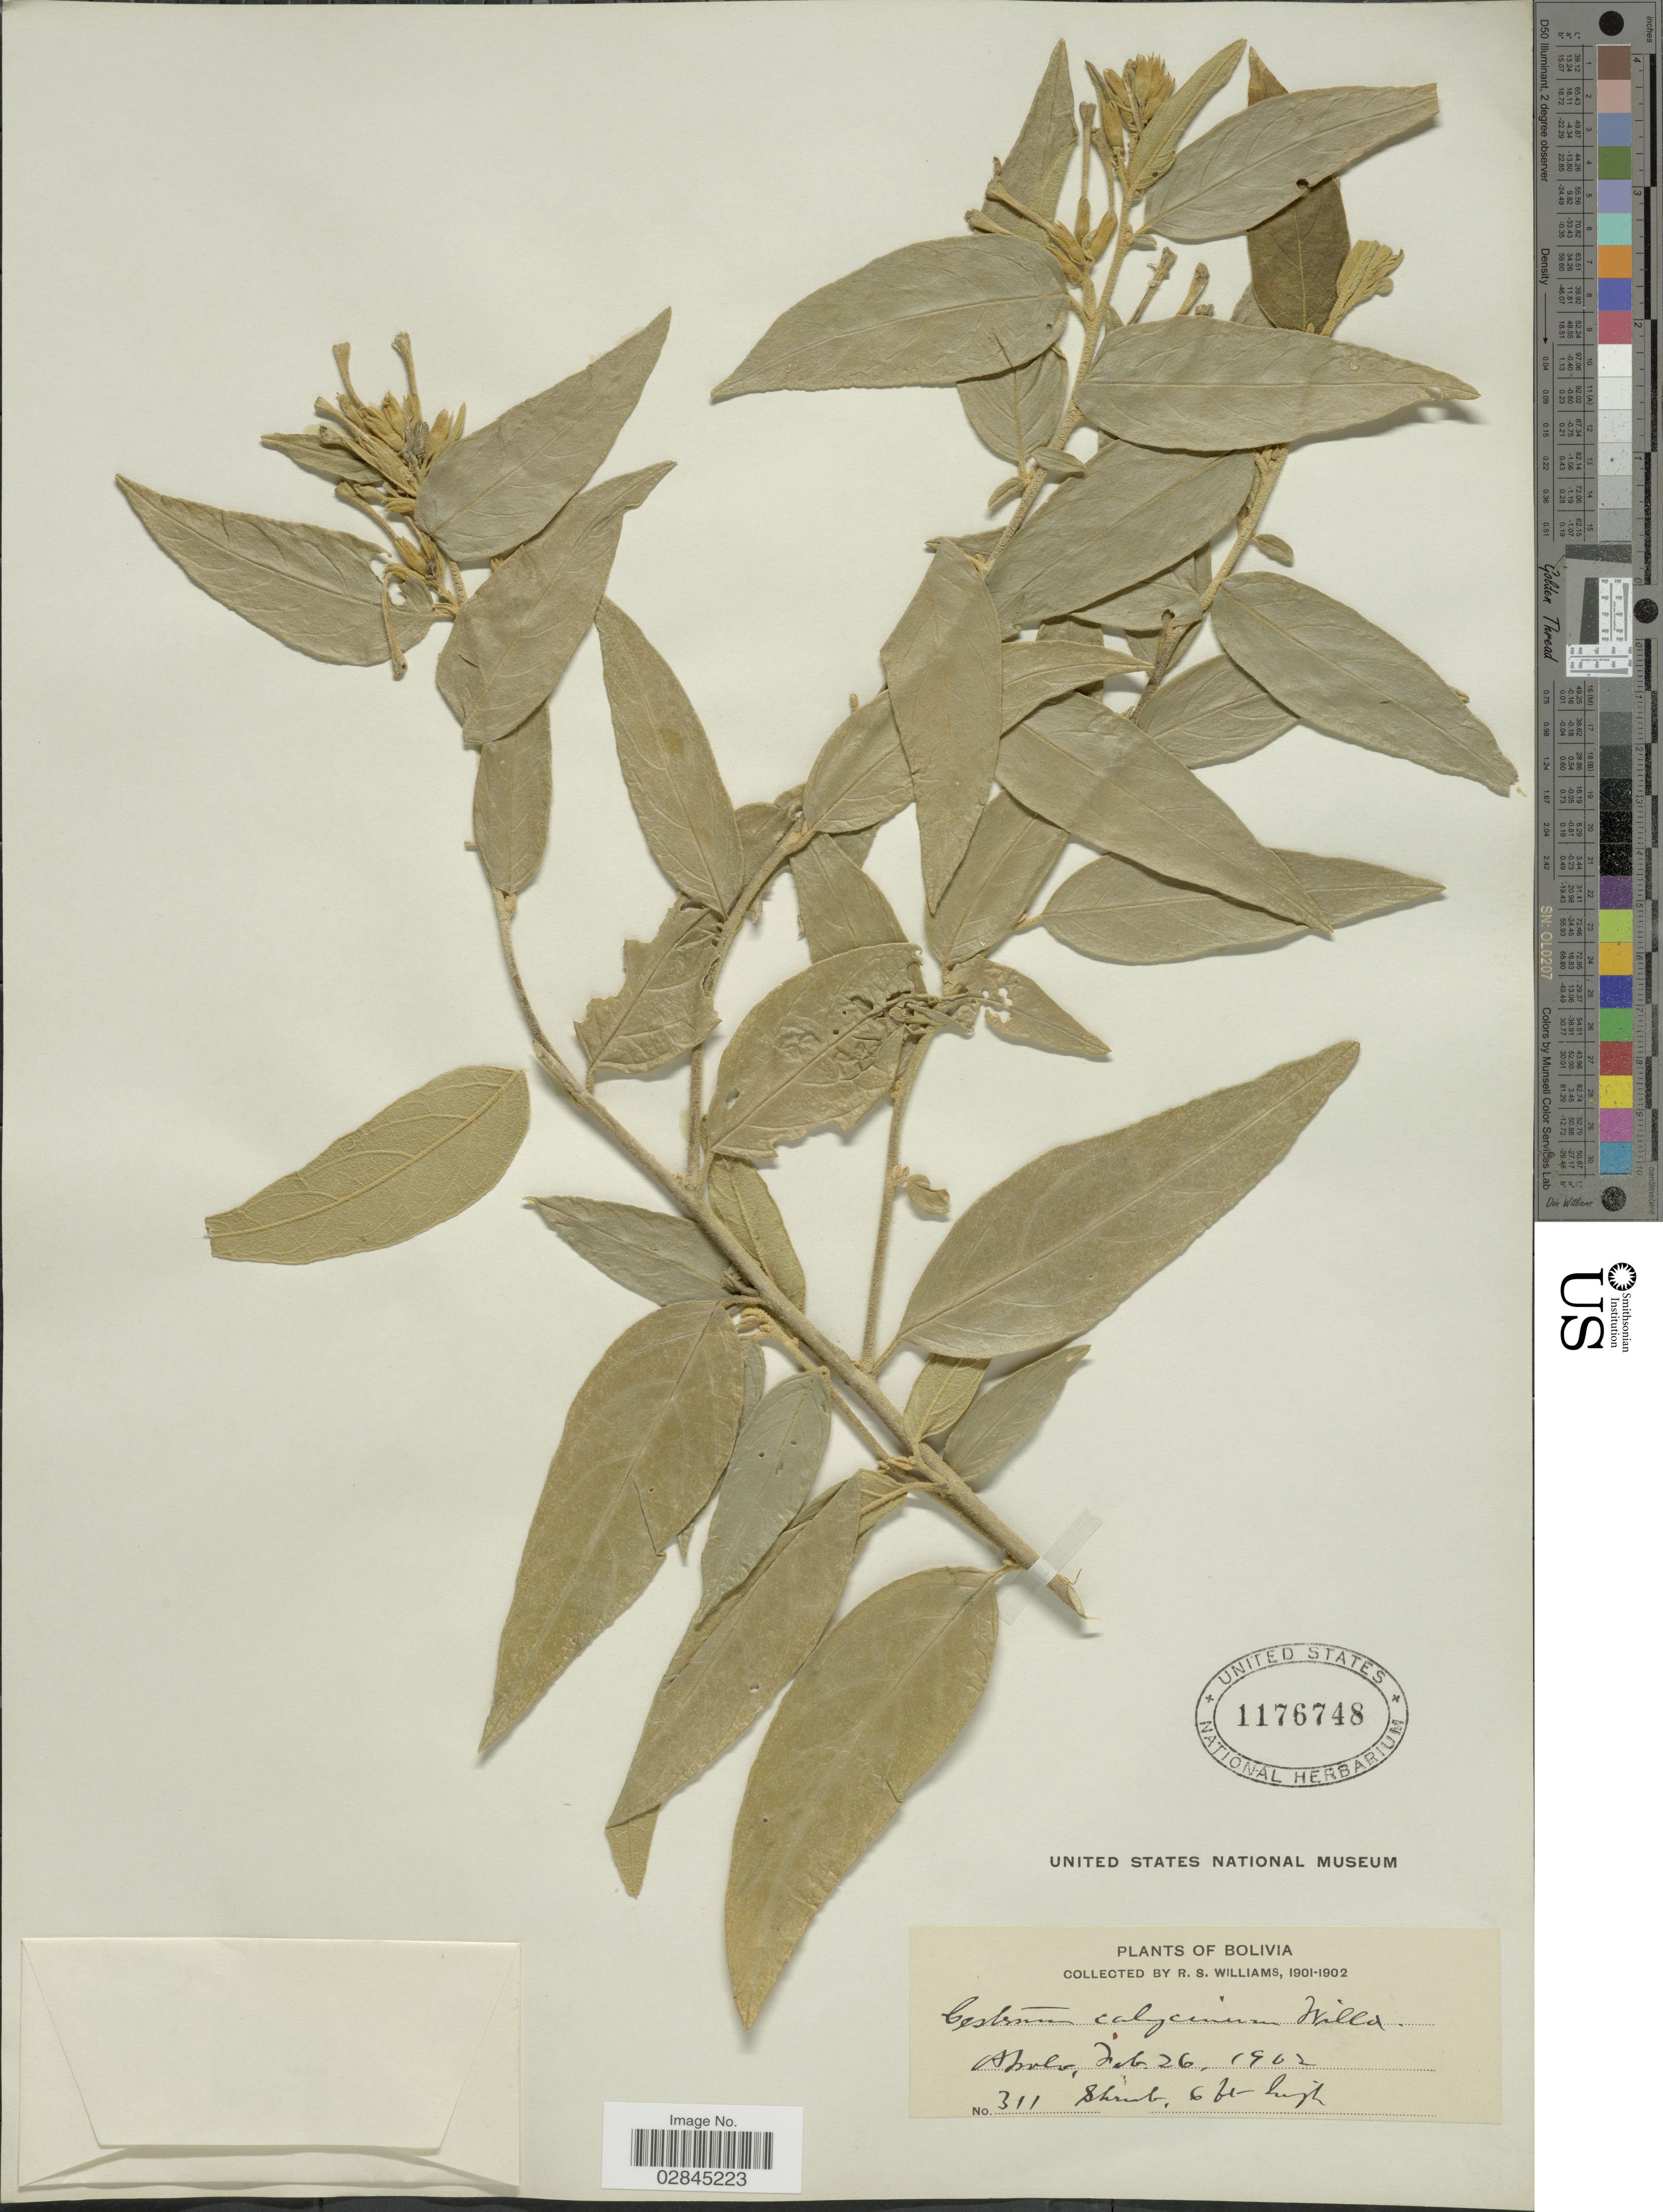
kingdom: Plantae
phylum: Tracheophyta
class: Magnoliopsida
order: Solanales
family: Solanaceae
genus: Cestrum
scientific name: Cestrum strigillatum var. calycinum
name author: Ruiz & Pav.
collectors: R. S. Williams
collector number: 311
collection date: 1902-02-26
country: Bolivia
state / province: La Paz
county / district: Franz Tamayo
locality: Apolo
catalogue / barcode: US 1176748